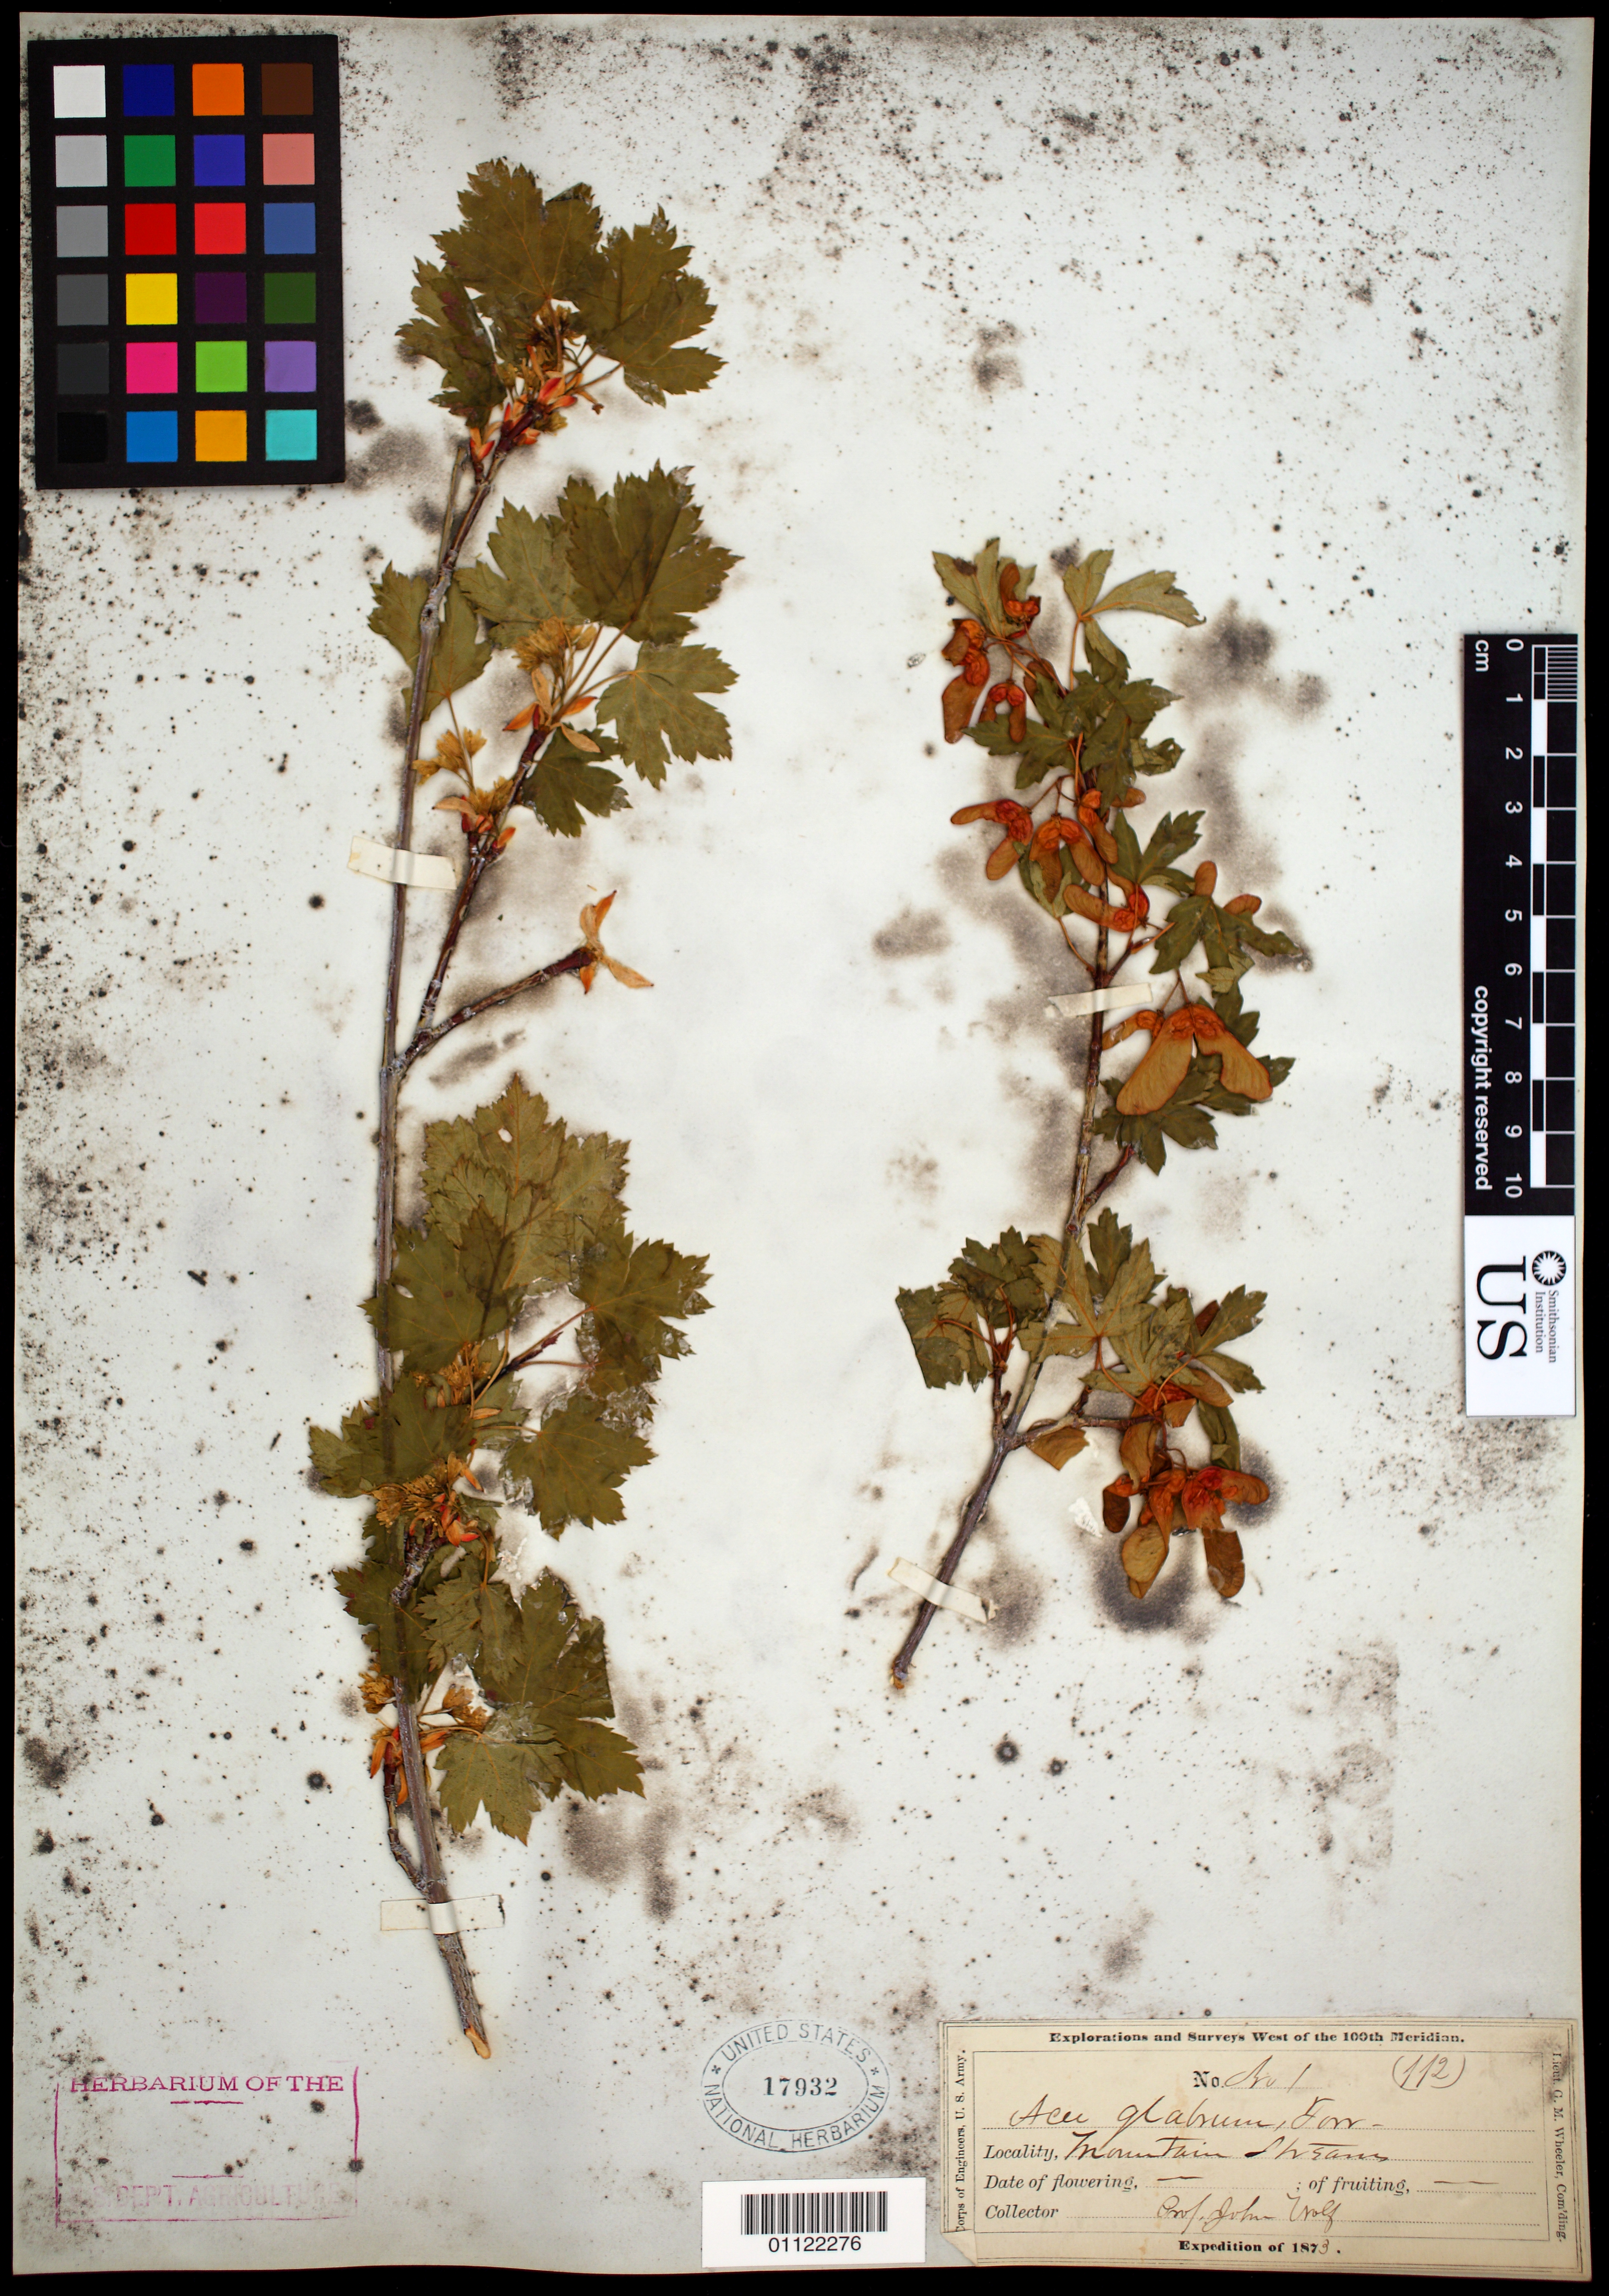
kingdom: Plantae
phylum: Tracheophyta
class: Magnoliopsida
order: Sapindales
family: Sapindaceae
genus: Acer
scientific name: Acer glabrum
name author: Torr.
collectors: J. Wolf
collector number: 1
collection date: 1873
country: United States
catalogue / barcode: US 17932